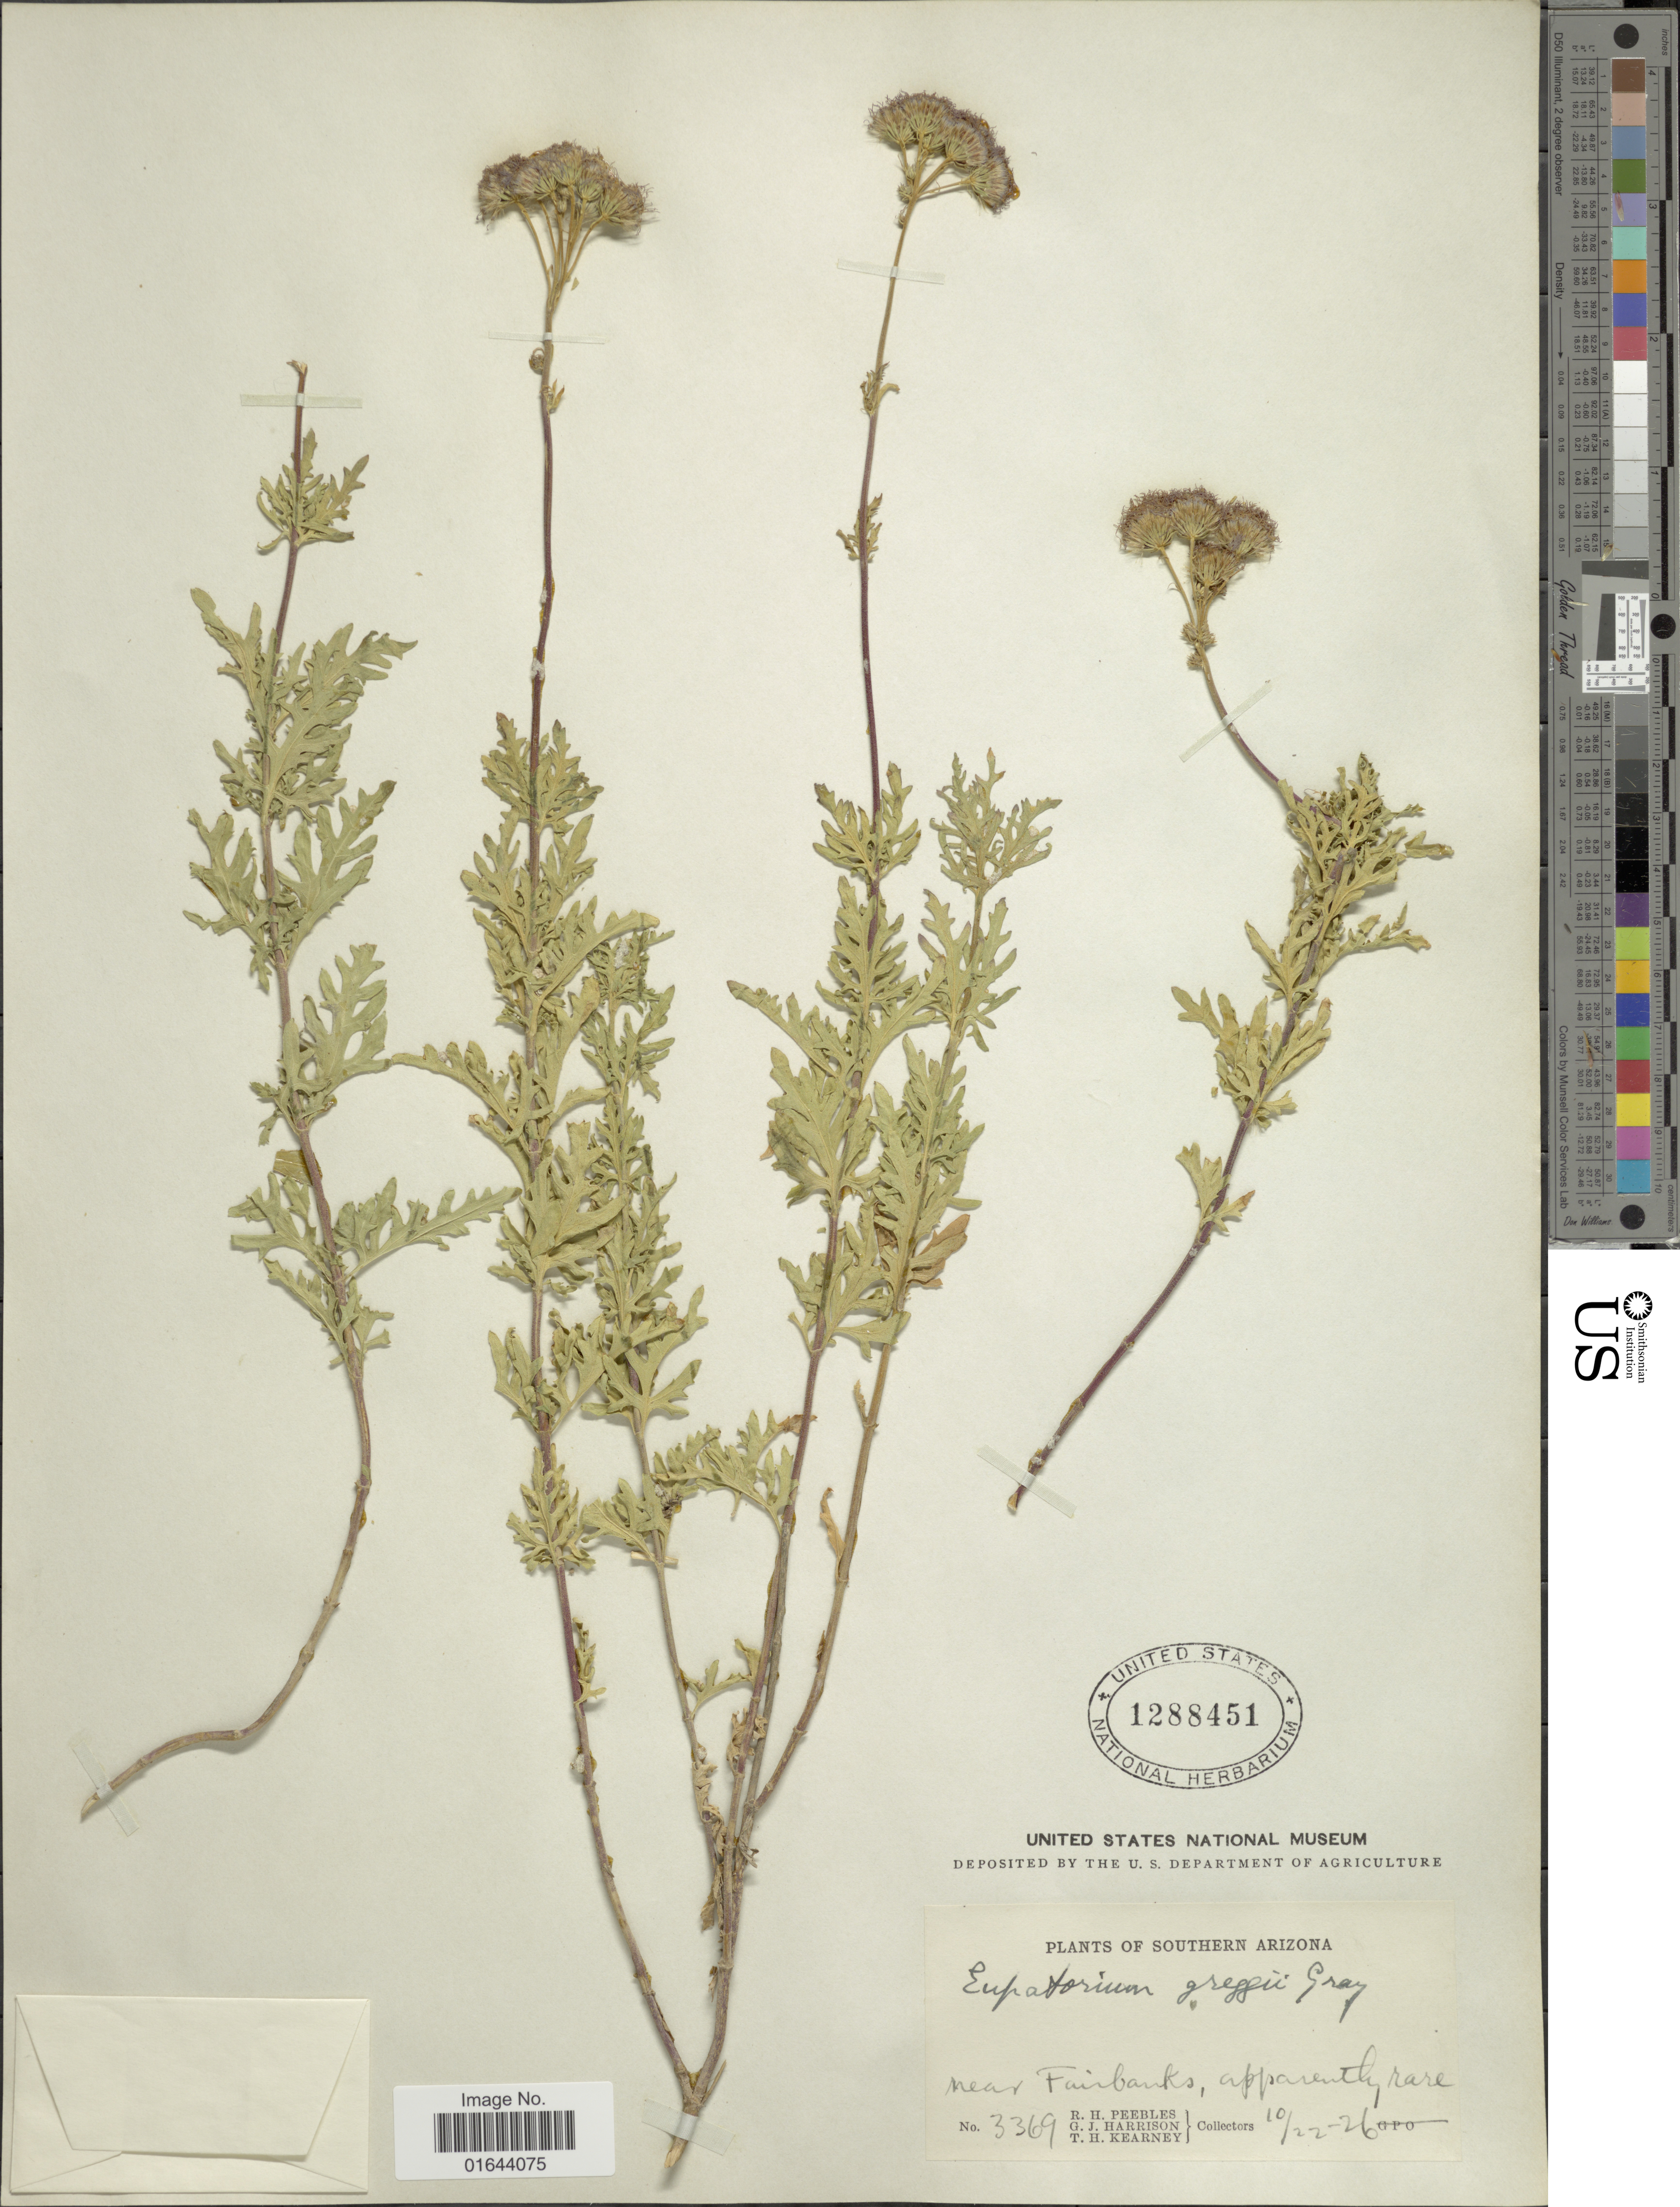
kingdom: Plantae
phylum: Tracheophyta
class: Magnoliopsida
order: Asterales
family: Asteraceae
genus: Conoclinium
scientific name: Conoclinium greggii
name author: (A. Gray) Small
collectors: R. H. Peebles, G. J. Harrison & T. H. Kearney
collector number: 3369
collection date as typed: Transcribed d/m/y: 22/10/26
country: United States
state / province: Arizona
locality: Southern Arizona. Near Fairbanks.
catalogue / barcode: US 1288451